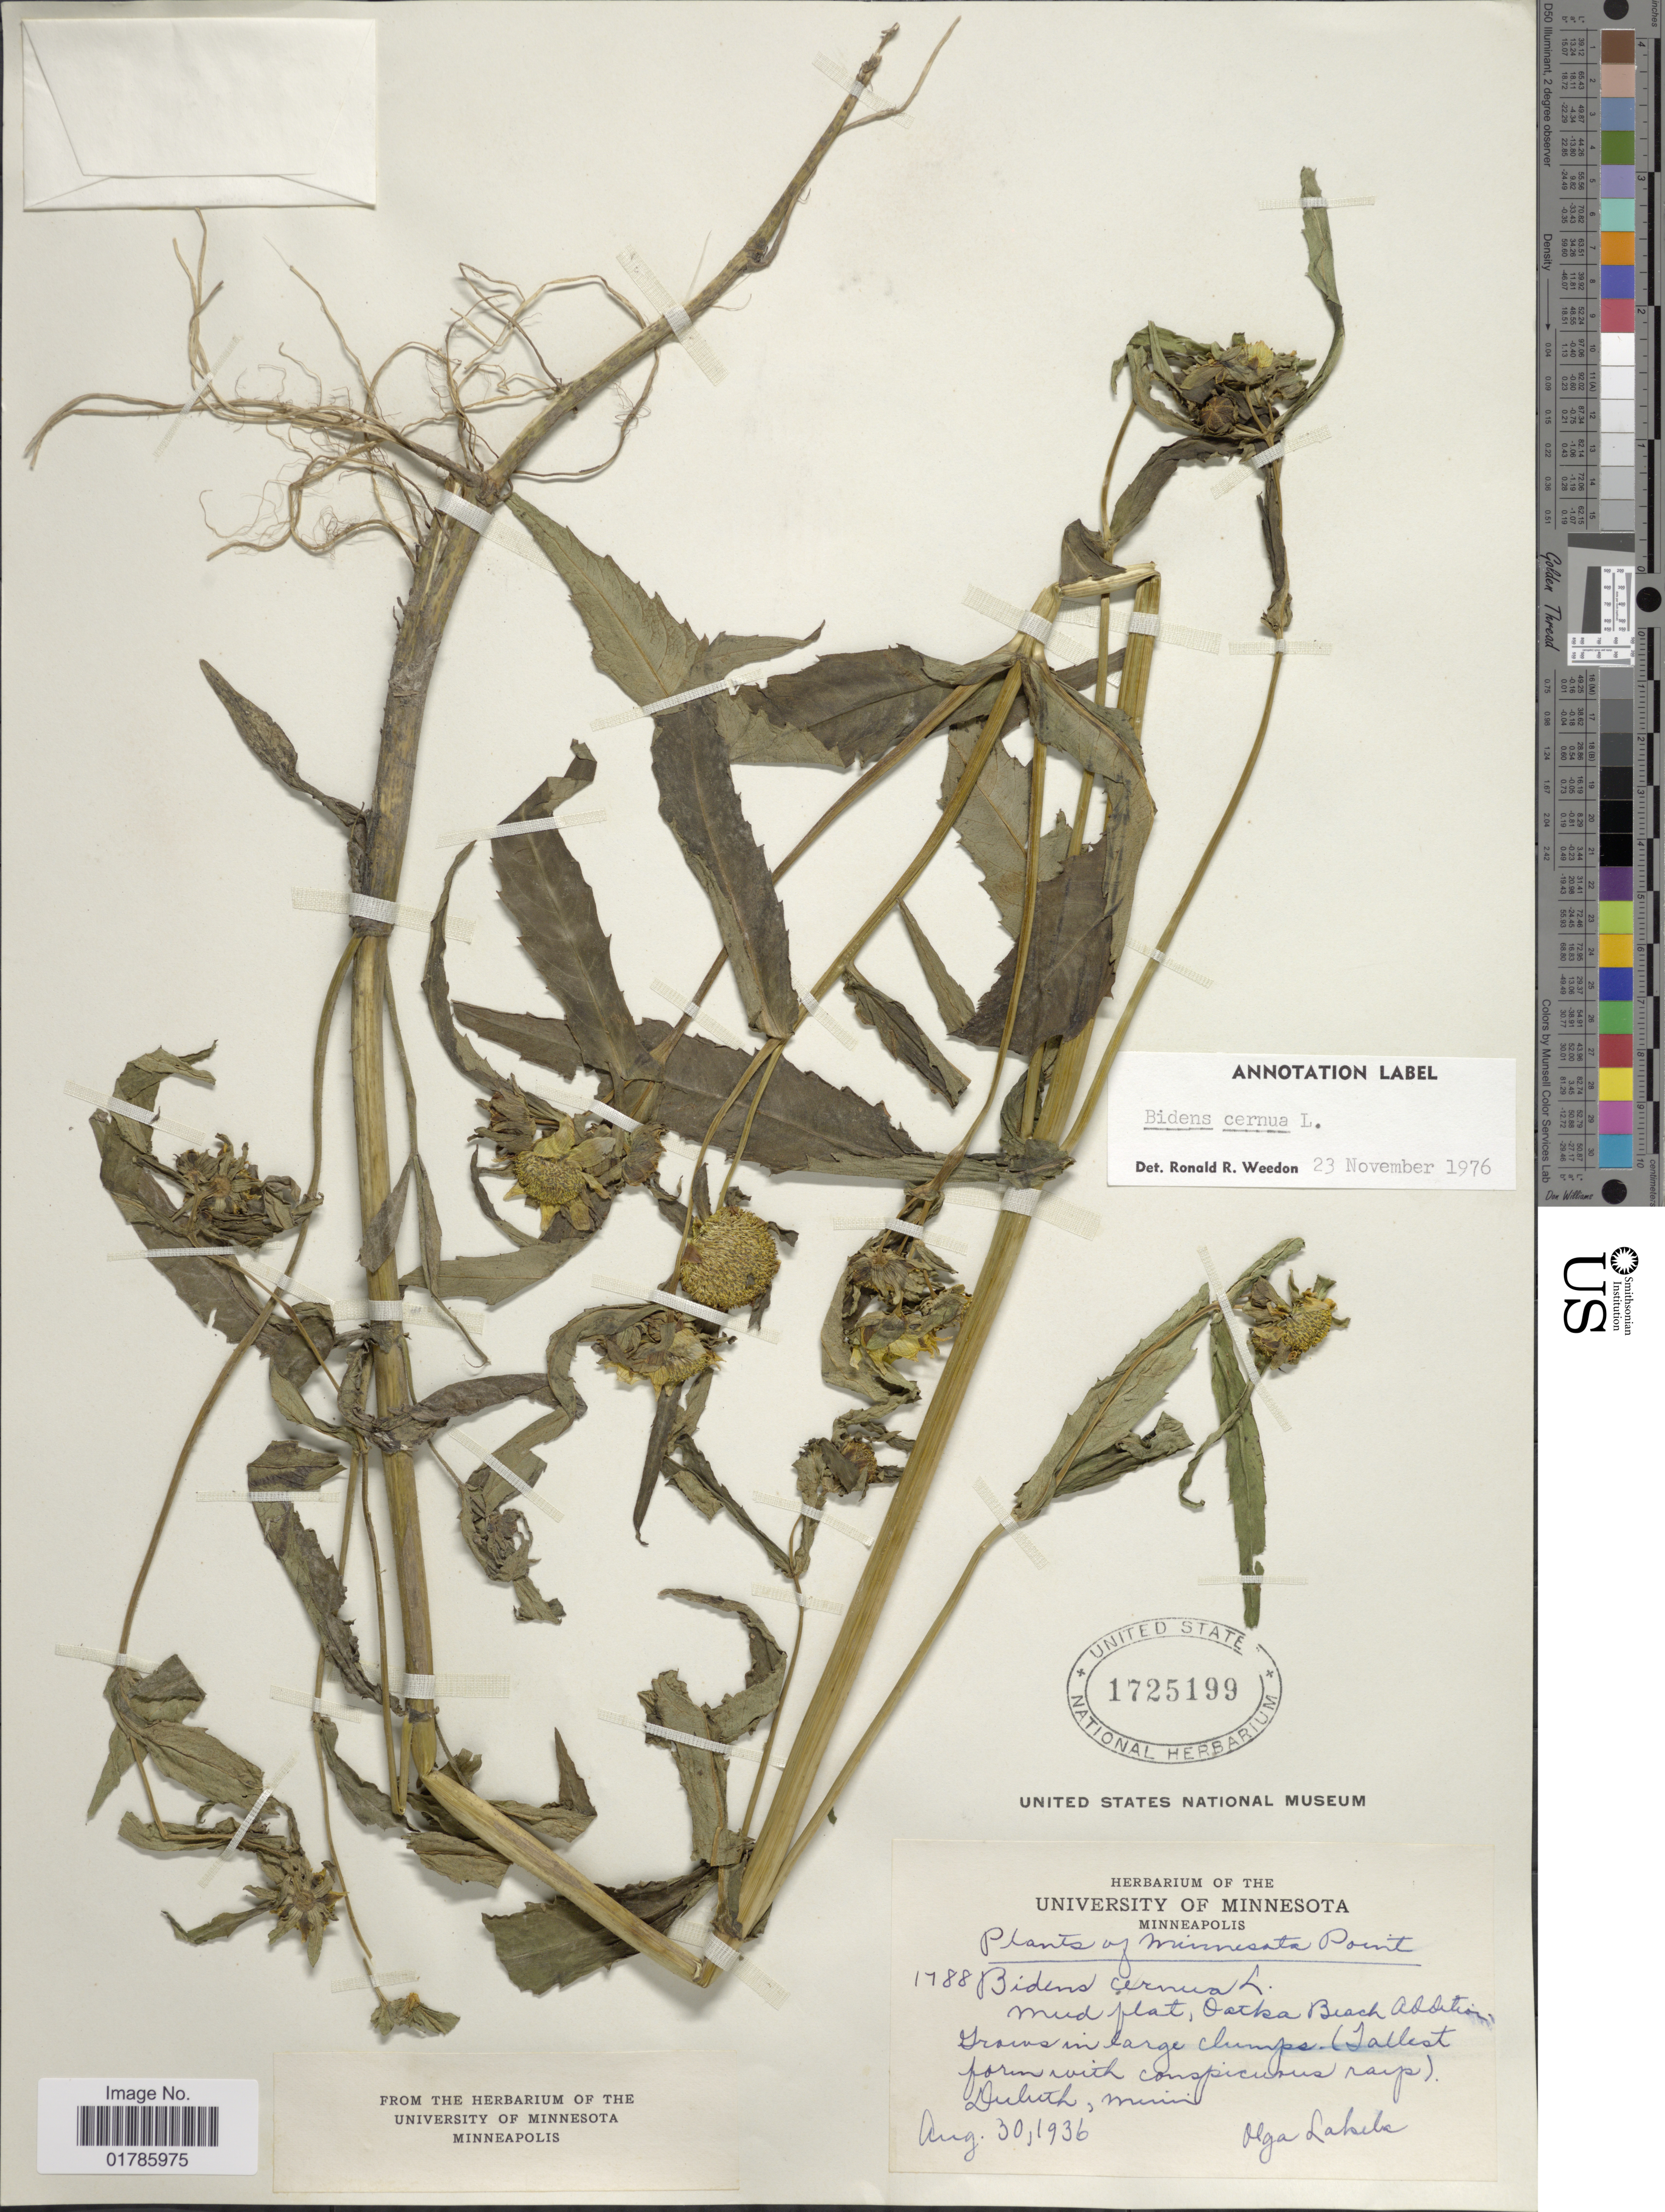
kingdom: Plantae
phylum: Tracheophyta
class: Magnoliopsida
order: Asterales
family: Asteraceae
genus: Bidens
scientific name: Bidens cernua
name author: L.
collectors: O. K. Lakela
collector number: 1788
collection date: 1936-08-30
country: United States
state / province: Minnesota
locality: Duluth, Minn.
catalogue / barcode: US 1725199